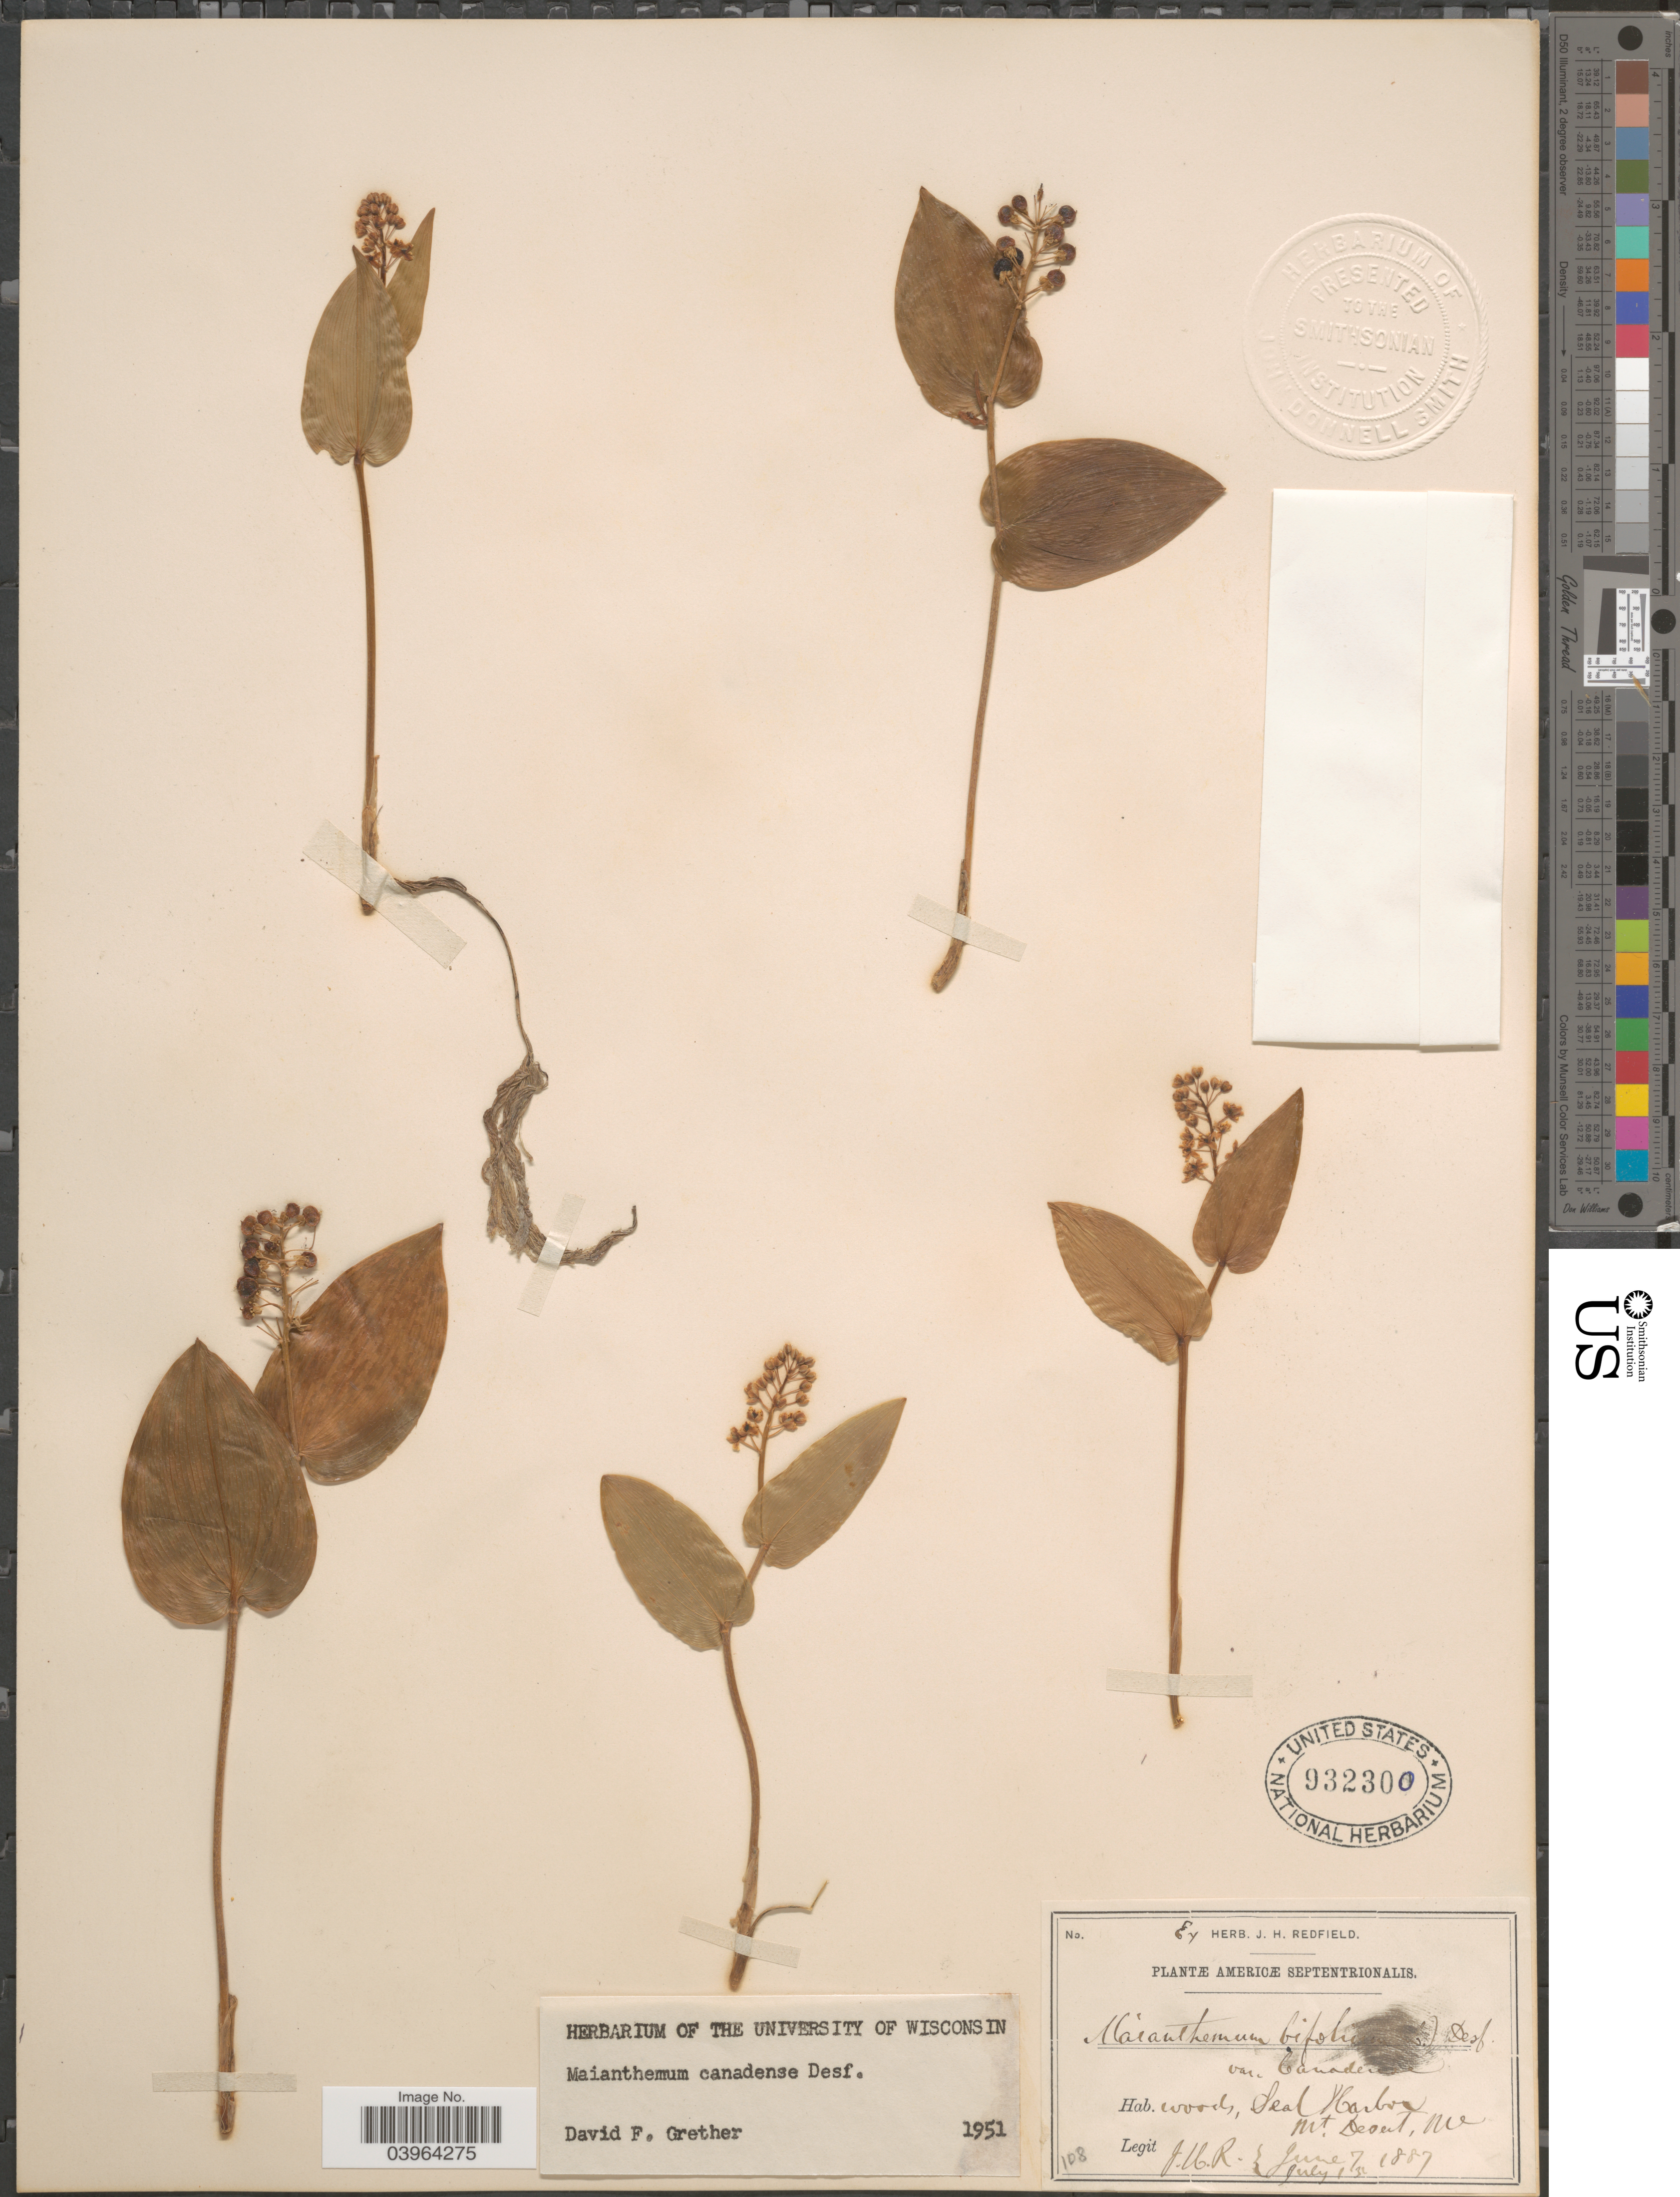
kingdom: Plantae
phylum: Tracheophyta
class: Liliopsida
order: Asparagales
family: Asparagaceae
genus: Maianthemum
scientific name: Maianthemum canadense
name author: Desf.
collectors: J. Redfield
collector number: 108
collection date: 1887-06-07/1887-07-13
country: United States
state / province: Maine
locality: Seal Harbor. Mt. Desert.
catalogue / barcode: US 932300